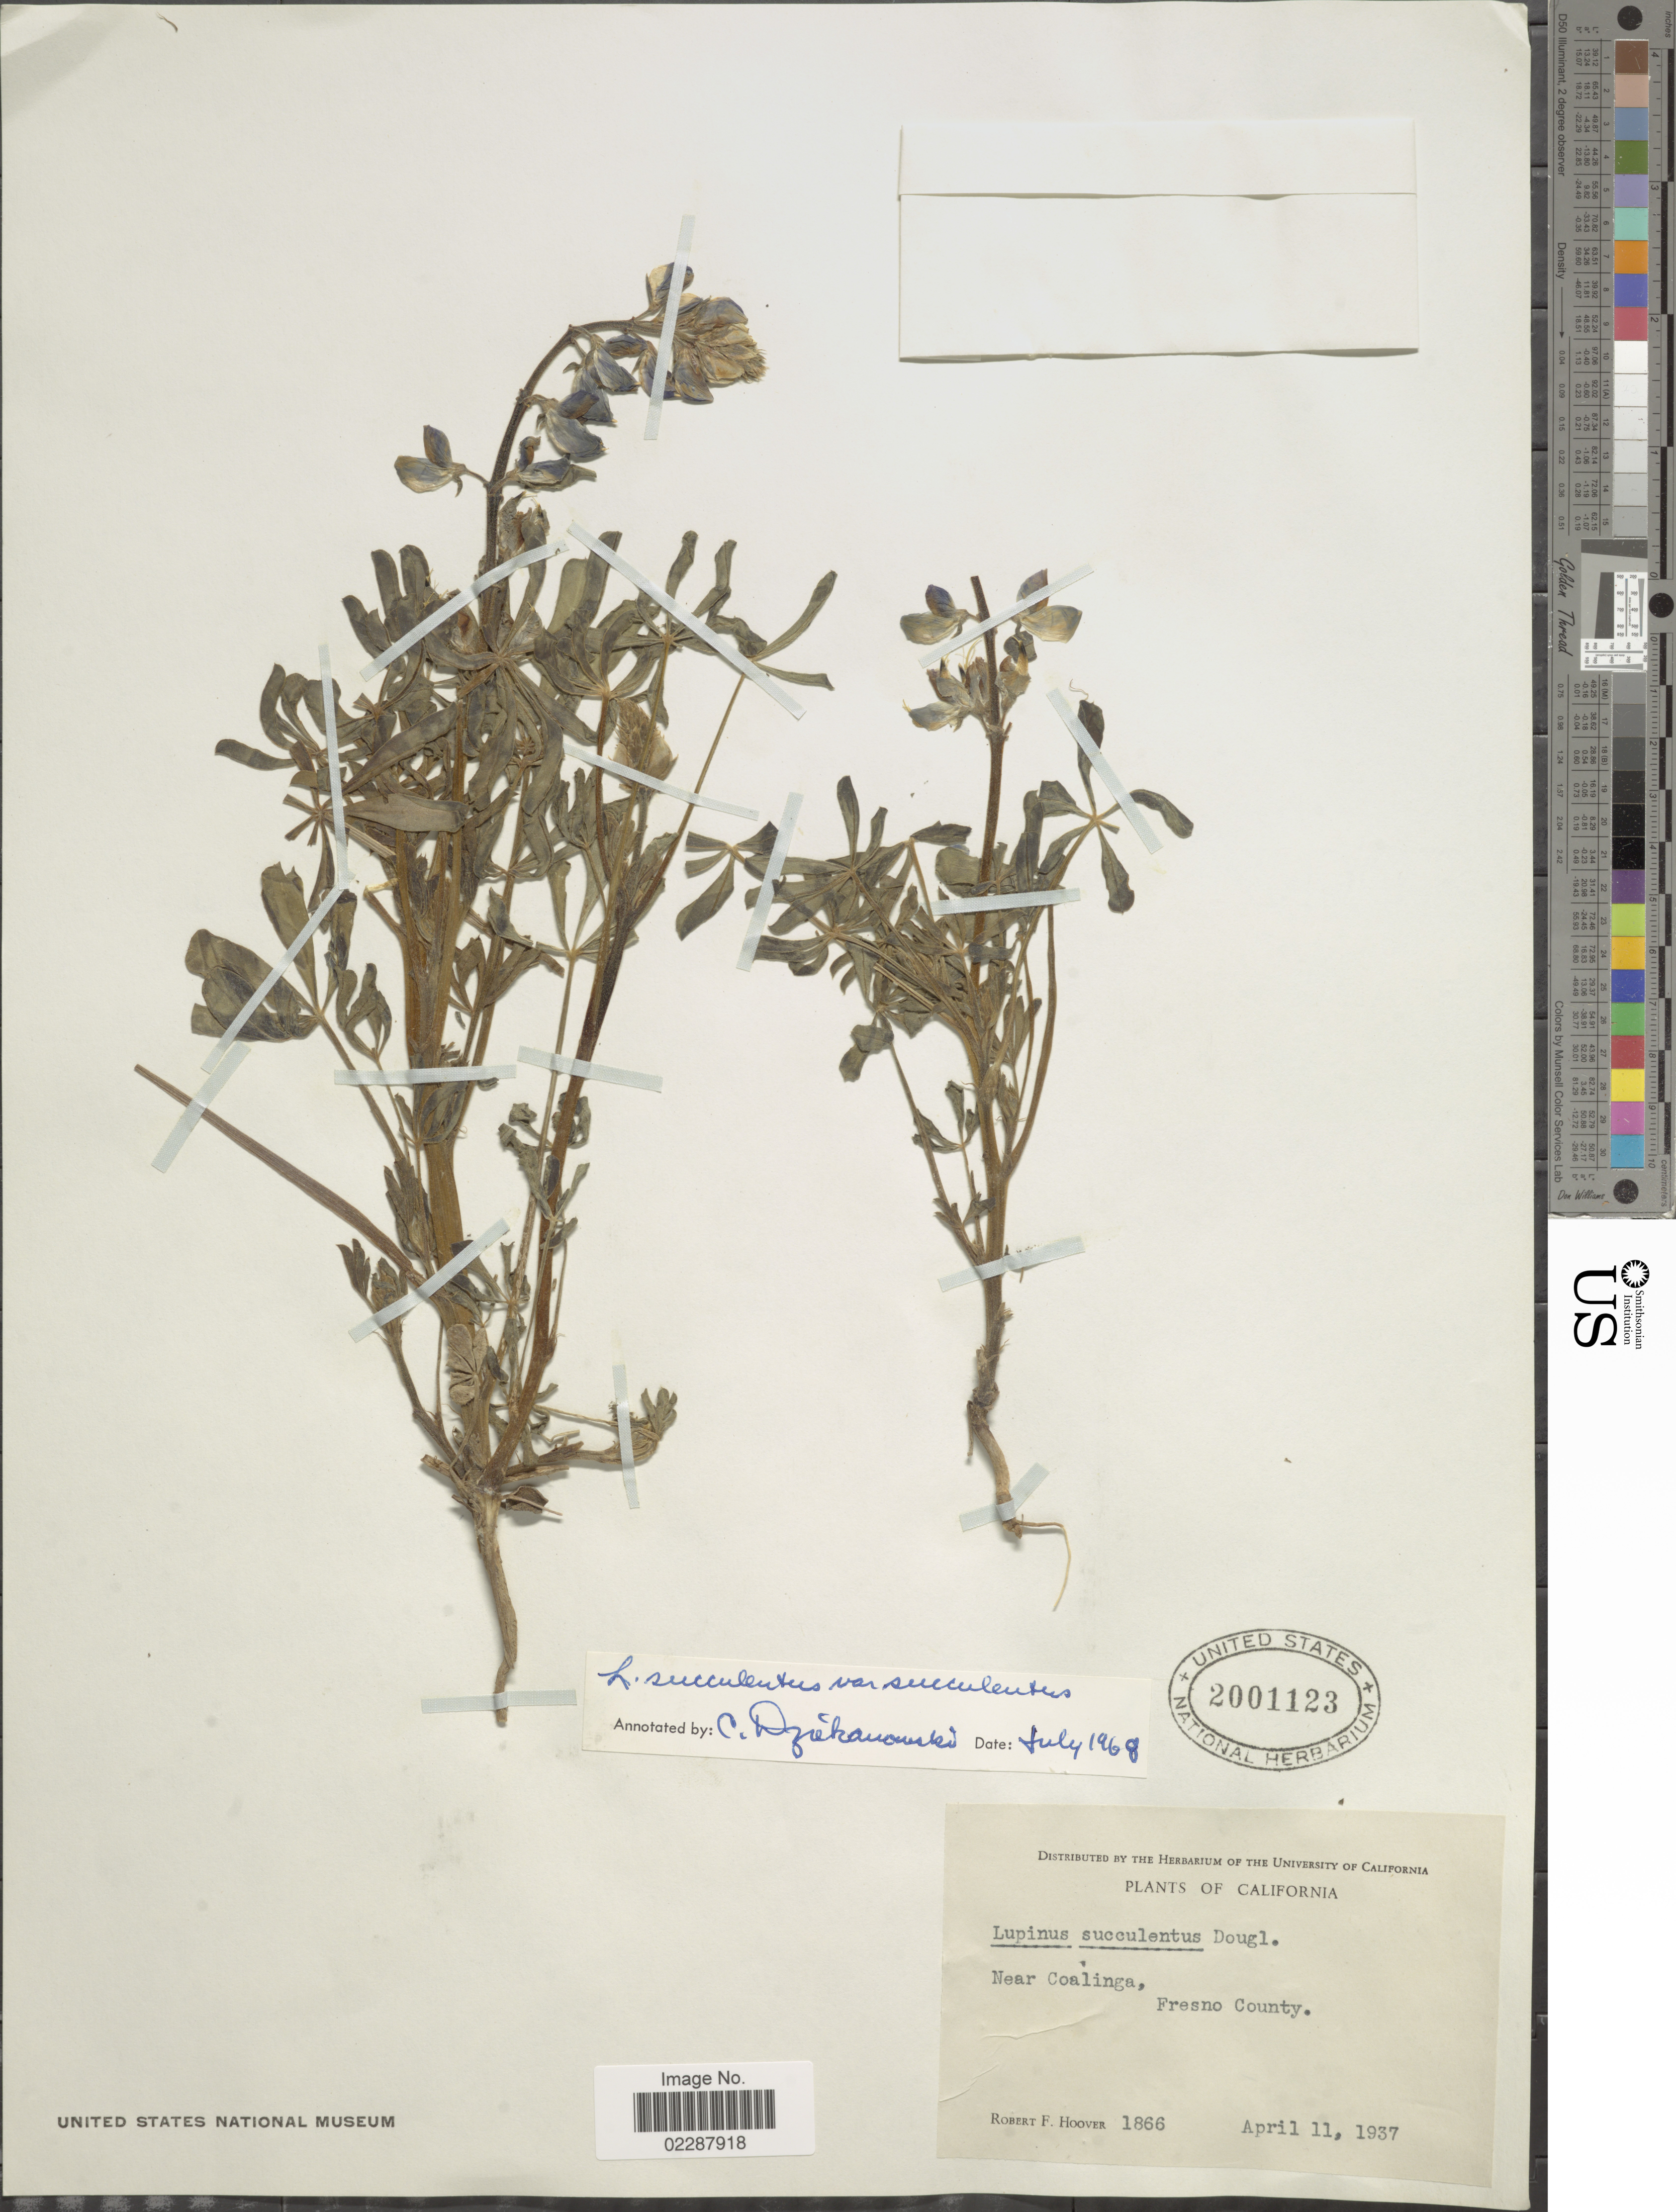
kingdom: Plantae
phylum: Tracheophyta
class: Magnoliopsida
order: Fabales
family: Fabaceae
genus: Lupinus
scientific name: Lupinus succulentus var. succulentus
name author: Douglas ex K. Koch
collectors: R. F. Hoover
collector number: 1866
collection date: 1937-04-11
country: United States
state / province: California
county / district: Fresno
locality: Near Coalinga, Fresno County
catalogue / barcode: US 2001123